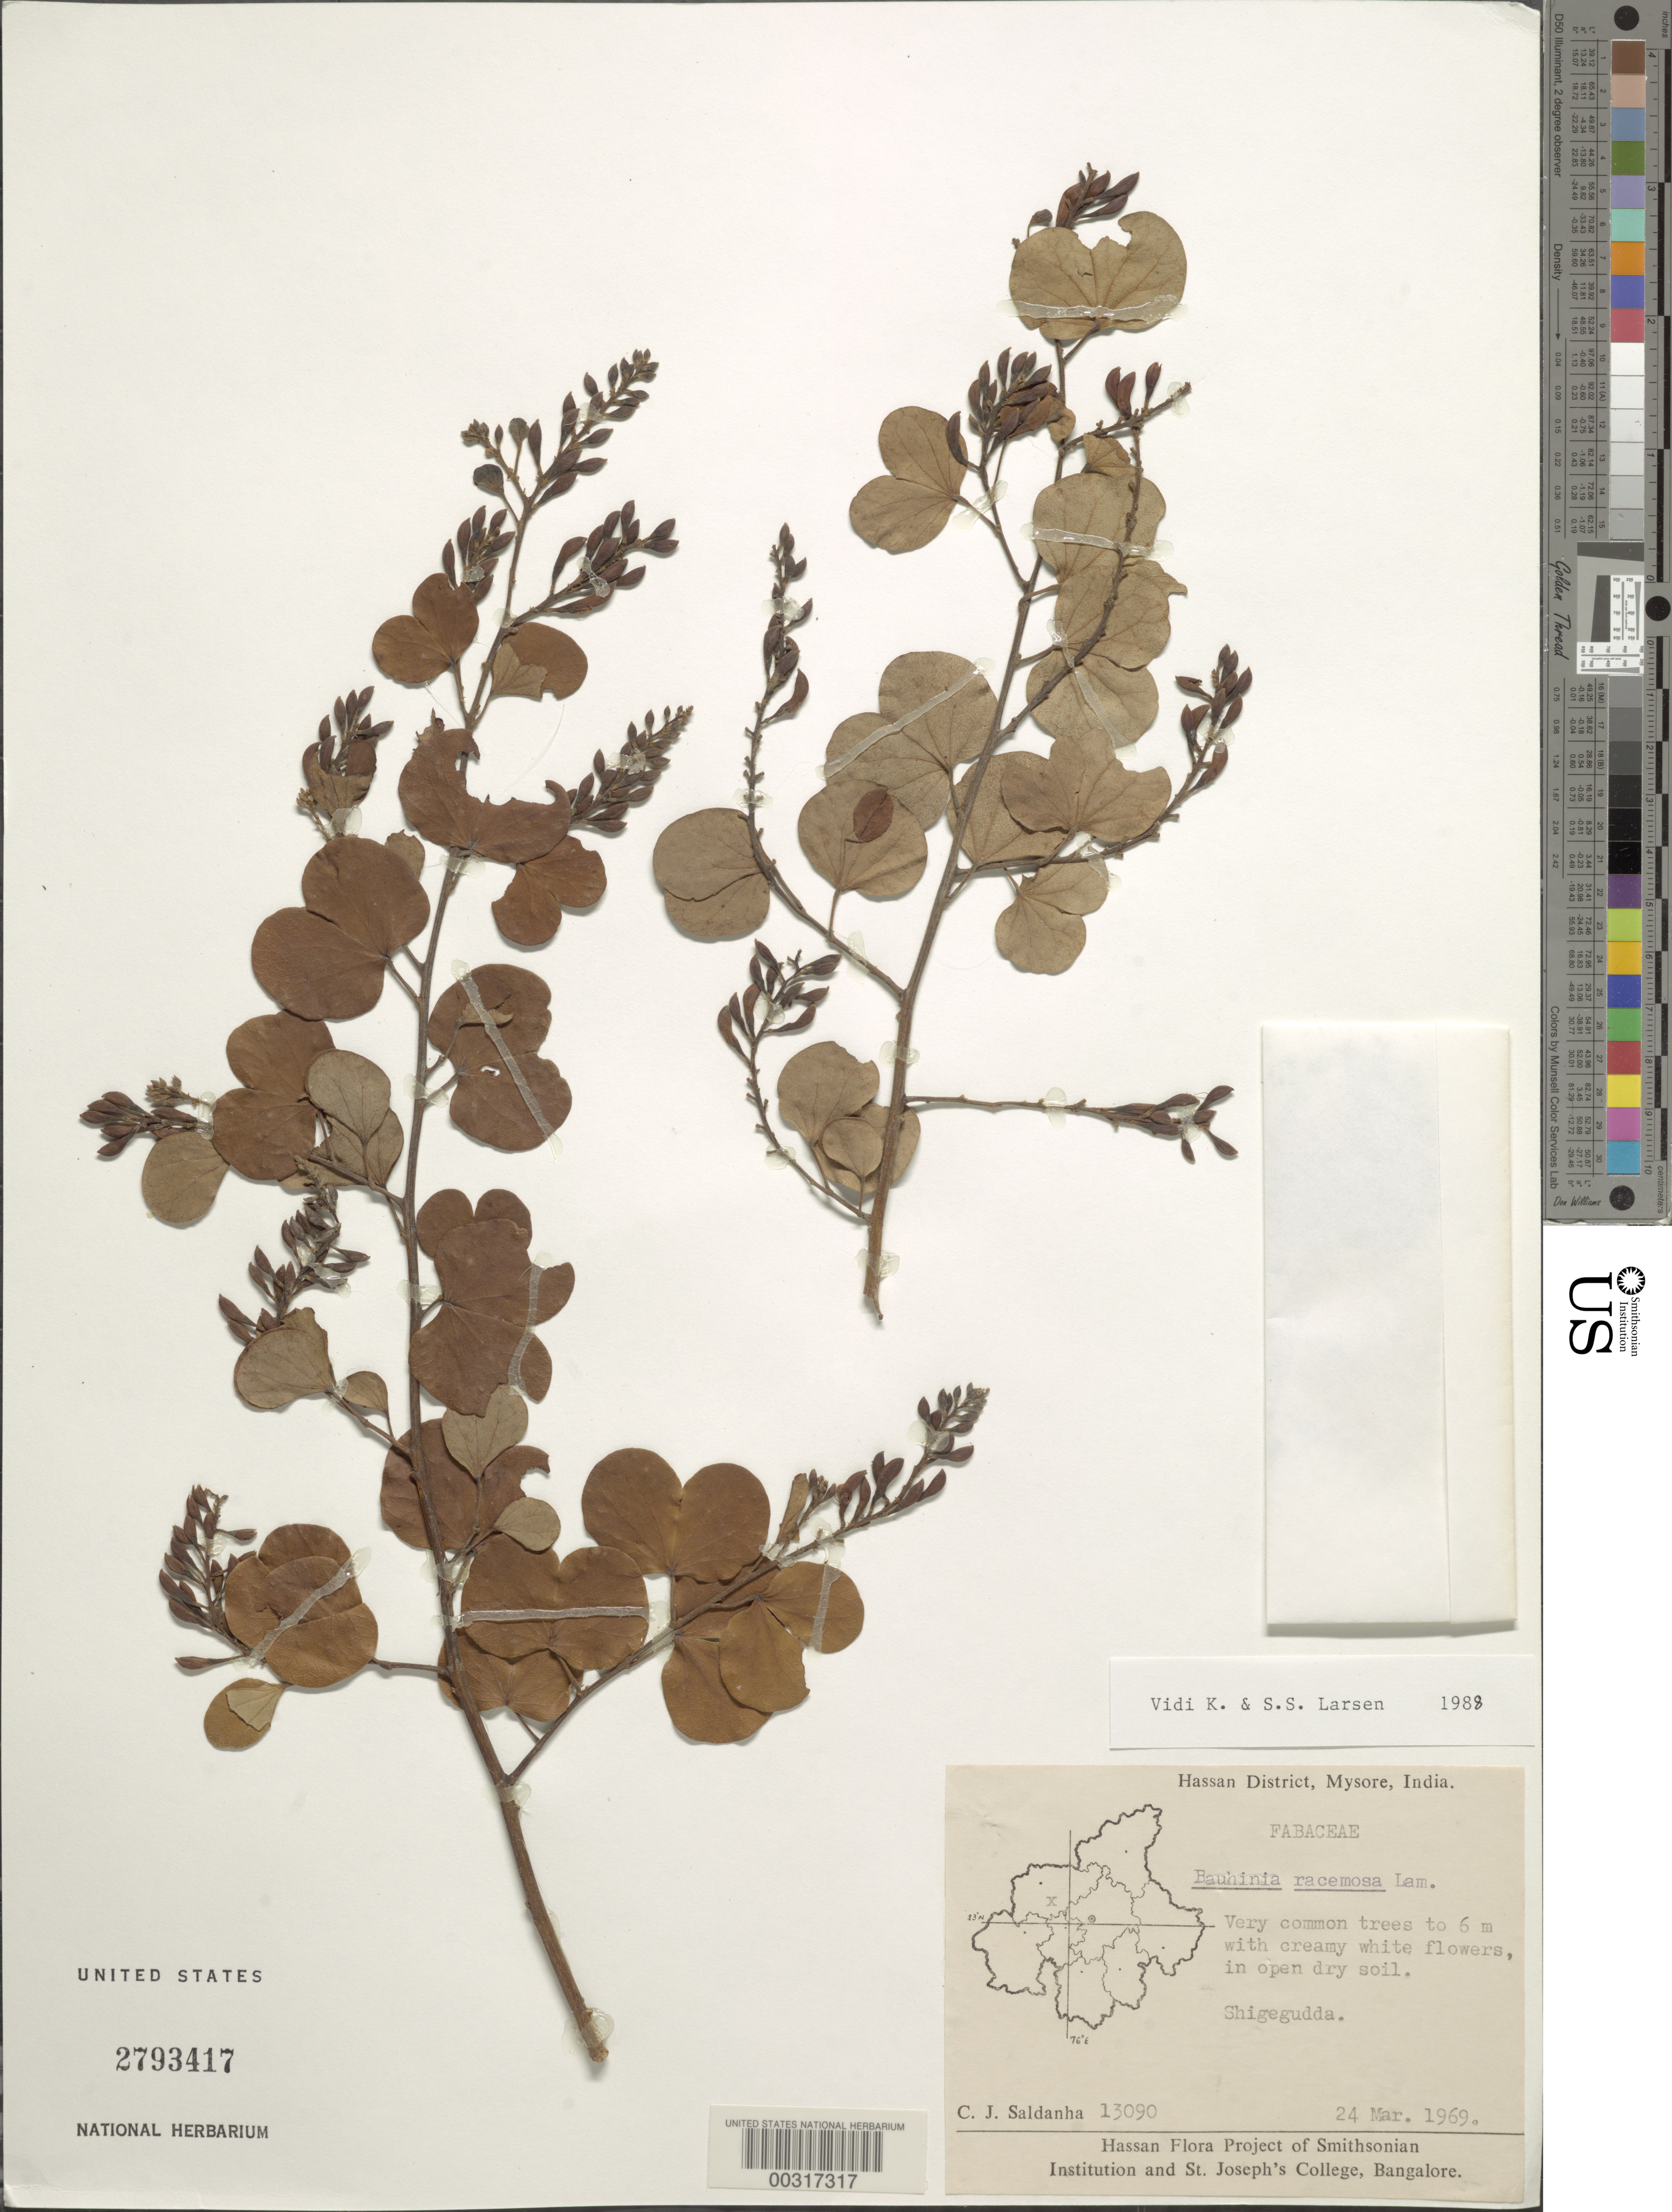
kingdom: Plantae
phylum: Tracheophyta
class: Magnoliopsida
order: Fabales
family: Fabaceae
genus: Bauhinia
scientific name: Bauhinia racemosa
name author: Lam.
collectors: C. J. Saldanha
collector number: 13090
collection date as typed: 24 Mar 1969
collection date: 1969-03-24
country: India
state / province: Karnataka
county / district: Hassan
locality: Shigegudda, mysore state [mysore state = karnataka.]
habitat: In open dry soil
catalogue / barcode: US 2793417